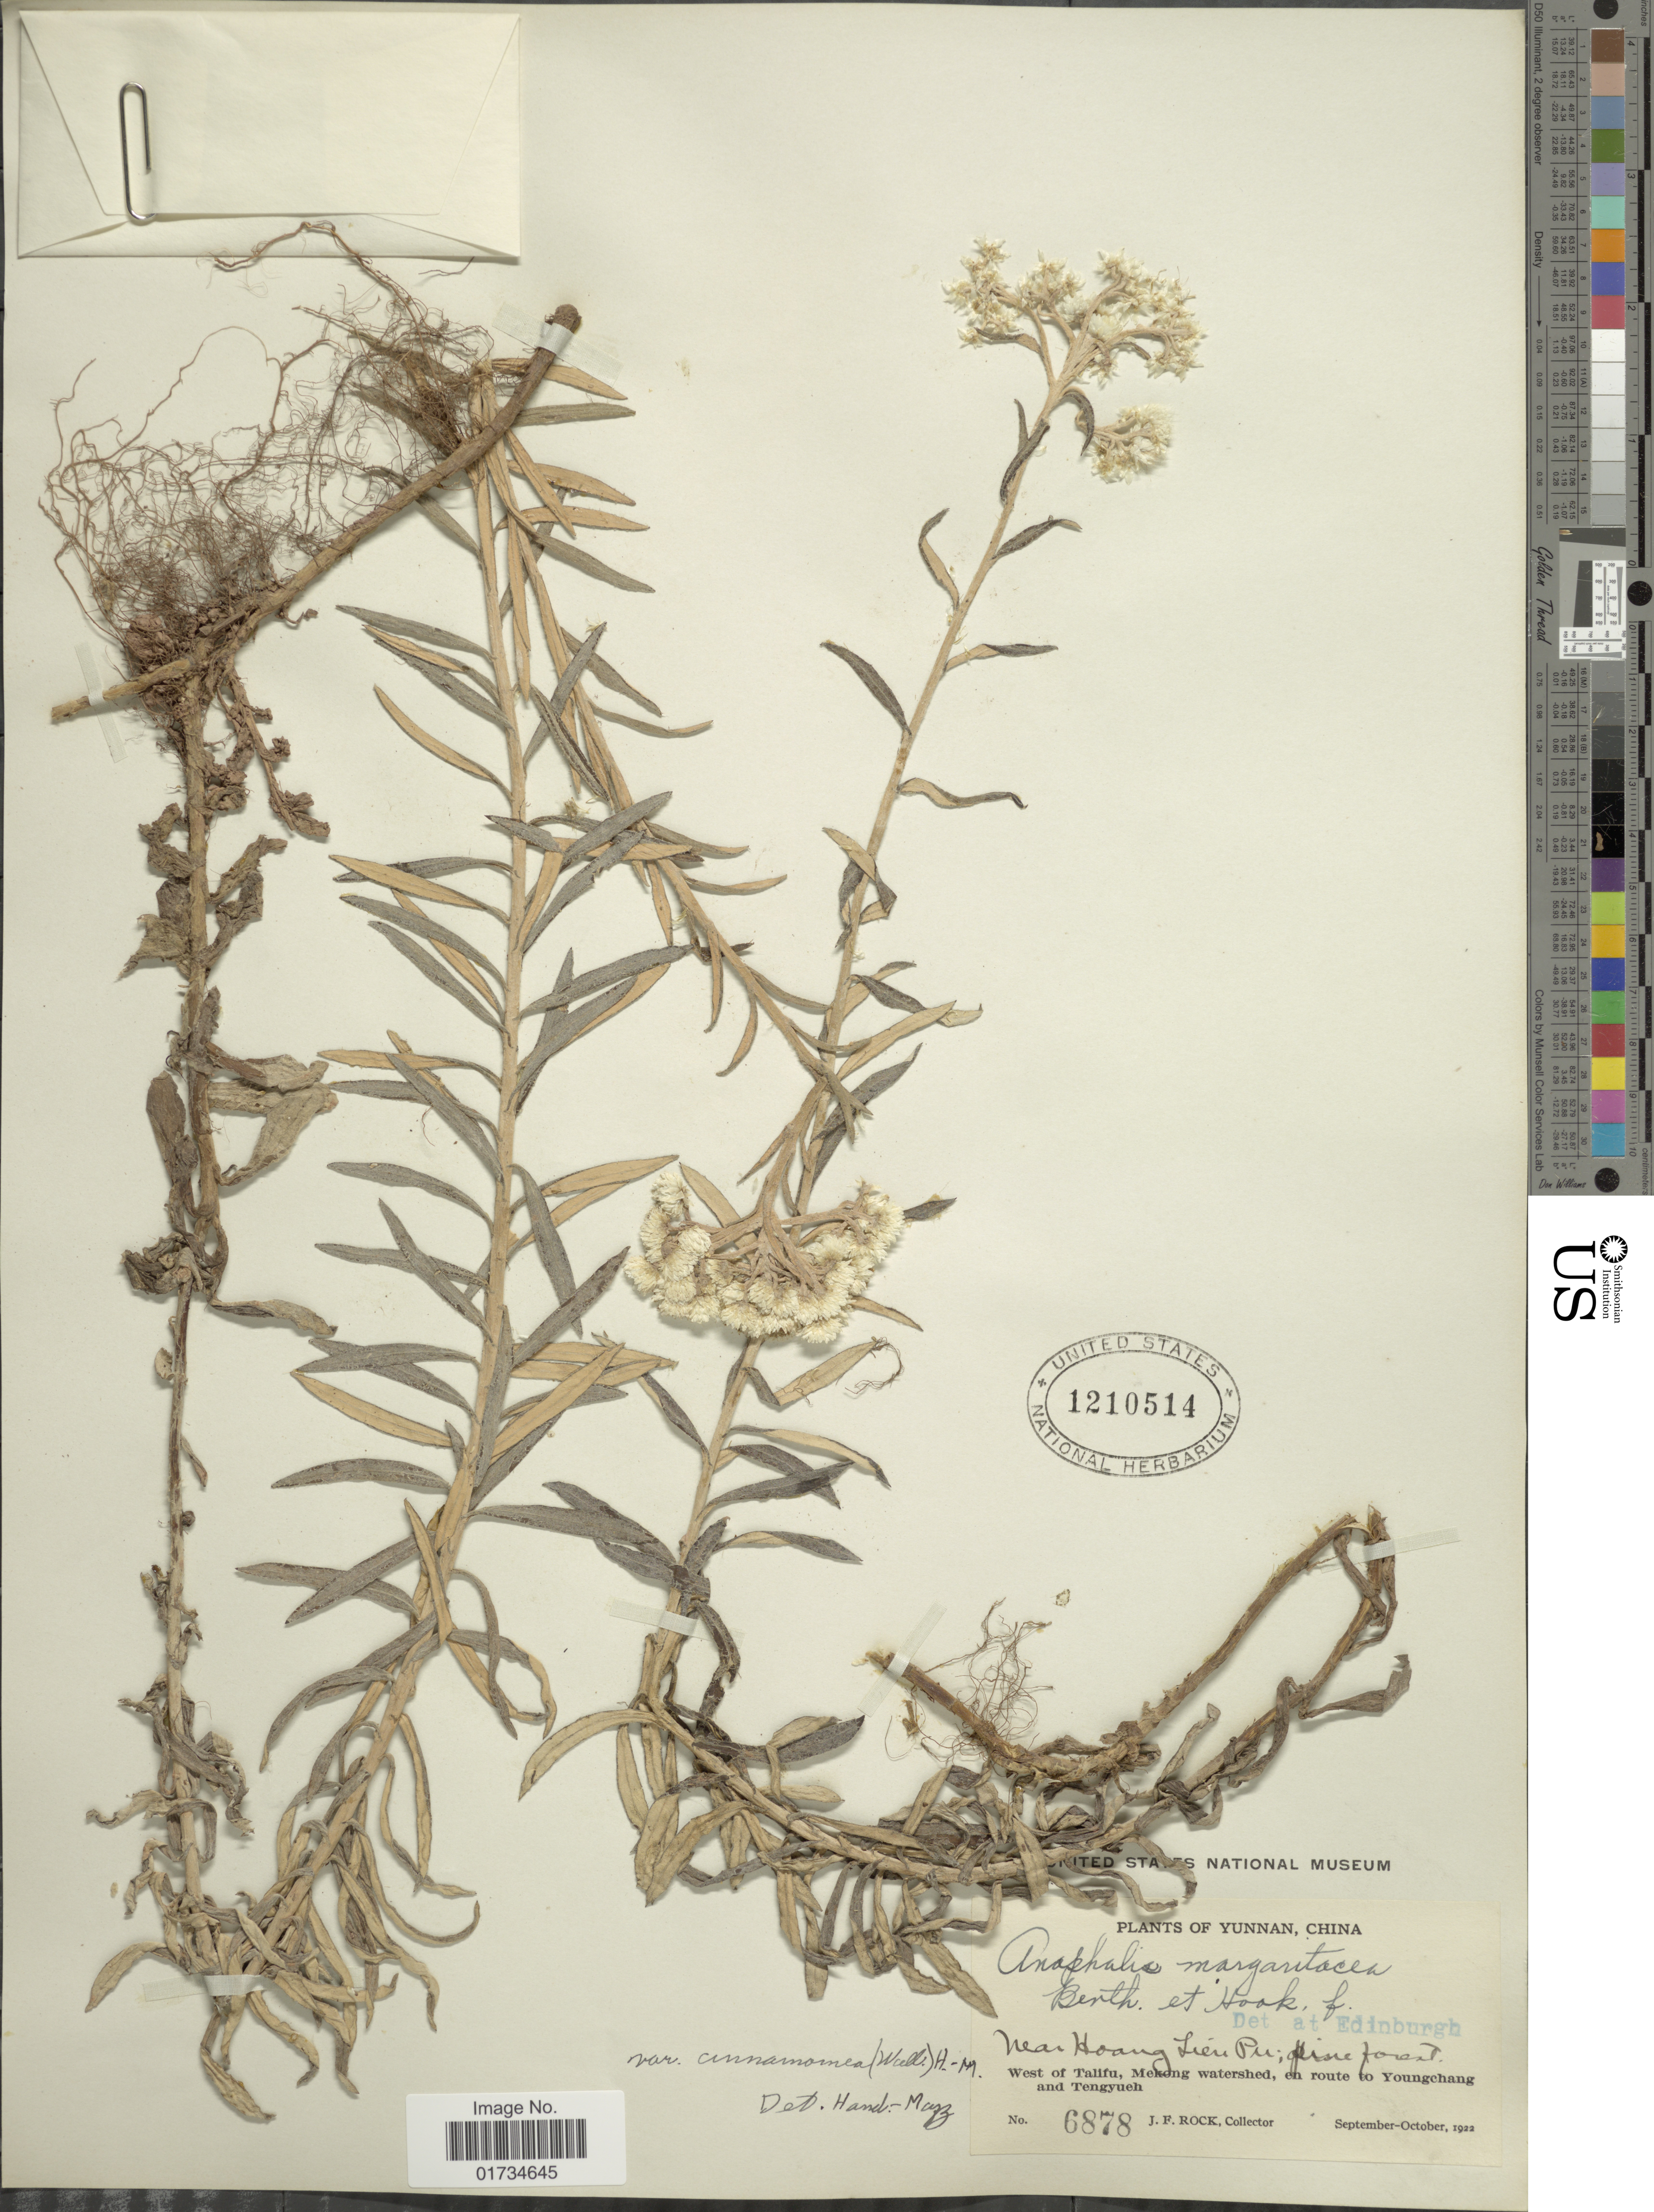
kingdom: Plantae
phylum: Tracheophyta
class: Magnoliopsida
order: Asterales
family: Asteraceae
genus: Anaphalis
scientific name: Anaphalis margaritacea var. cinnamomea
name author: (DC.) Herder & Maxim.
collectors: J. Rock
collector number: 6878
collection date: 1922-09/1922-10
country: China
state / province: Yunnan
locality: Yunnan, China. Near Hoan Lien Pu. West of Talifu, Mekon watershed, en route to Youngchang and Tengyueh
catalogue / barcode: US 1210514